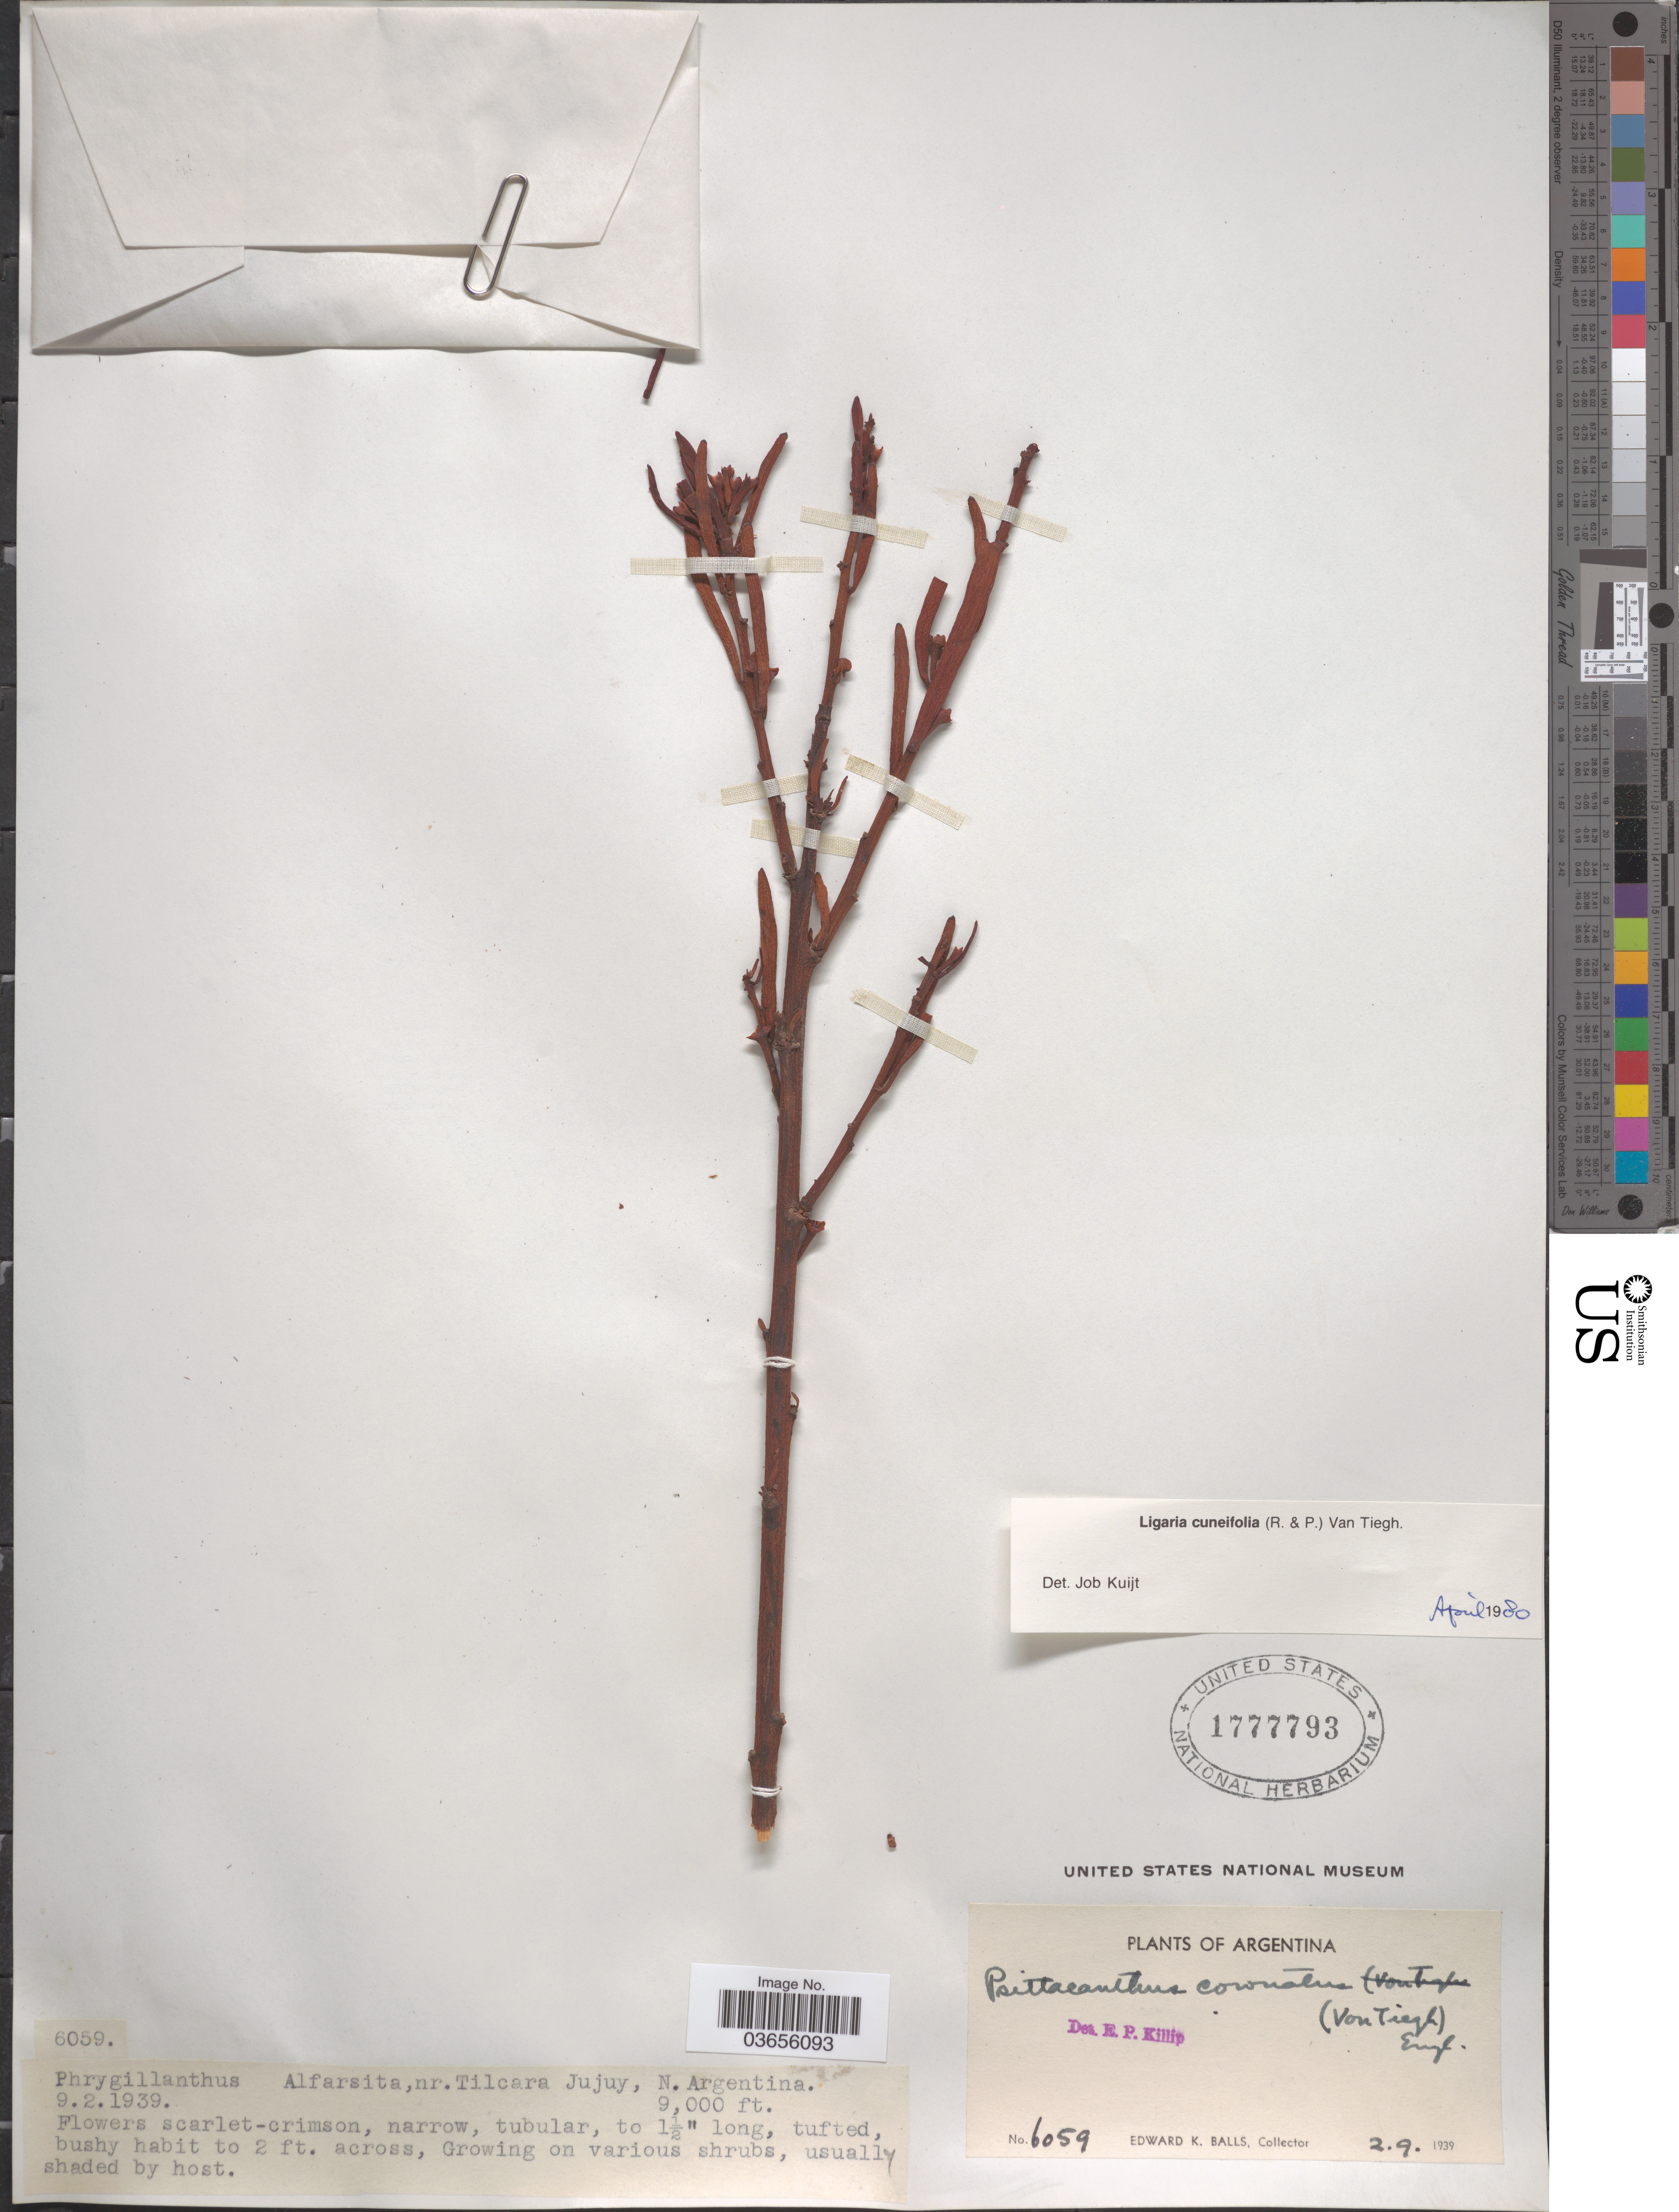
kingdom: Plantae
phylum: Tracheophyta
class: Magnoliopsida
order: Santalales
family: Loranthaceae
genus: Ligaria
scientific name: Ligaria cuneifolia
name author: (Ruiz & Pav.) Tiegh.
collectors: E. K. Balls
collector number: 6059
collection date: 1939-09-02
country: Argentina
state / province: Jujuy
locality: Alfarsita, nr.Tilcara, N. Argentina.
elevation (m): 2743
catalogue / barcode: US 1777793